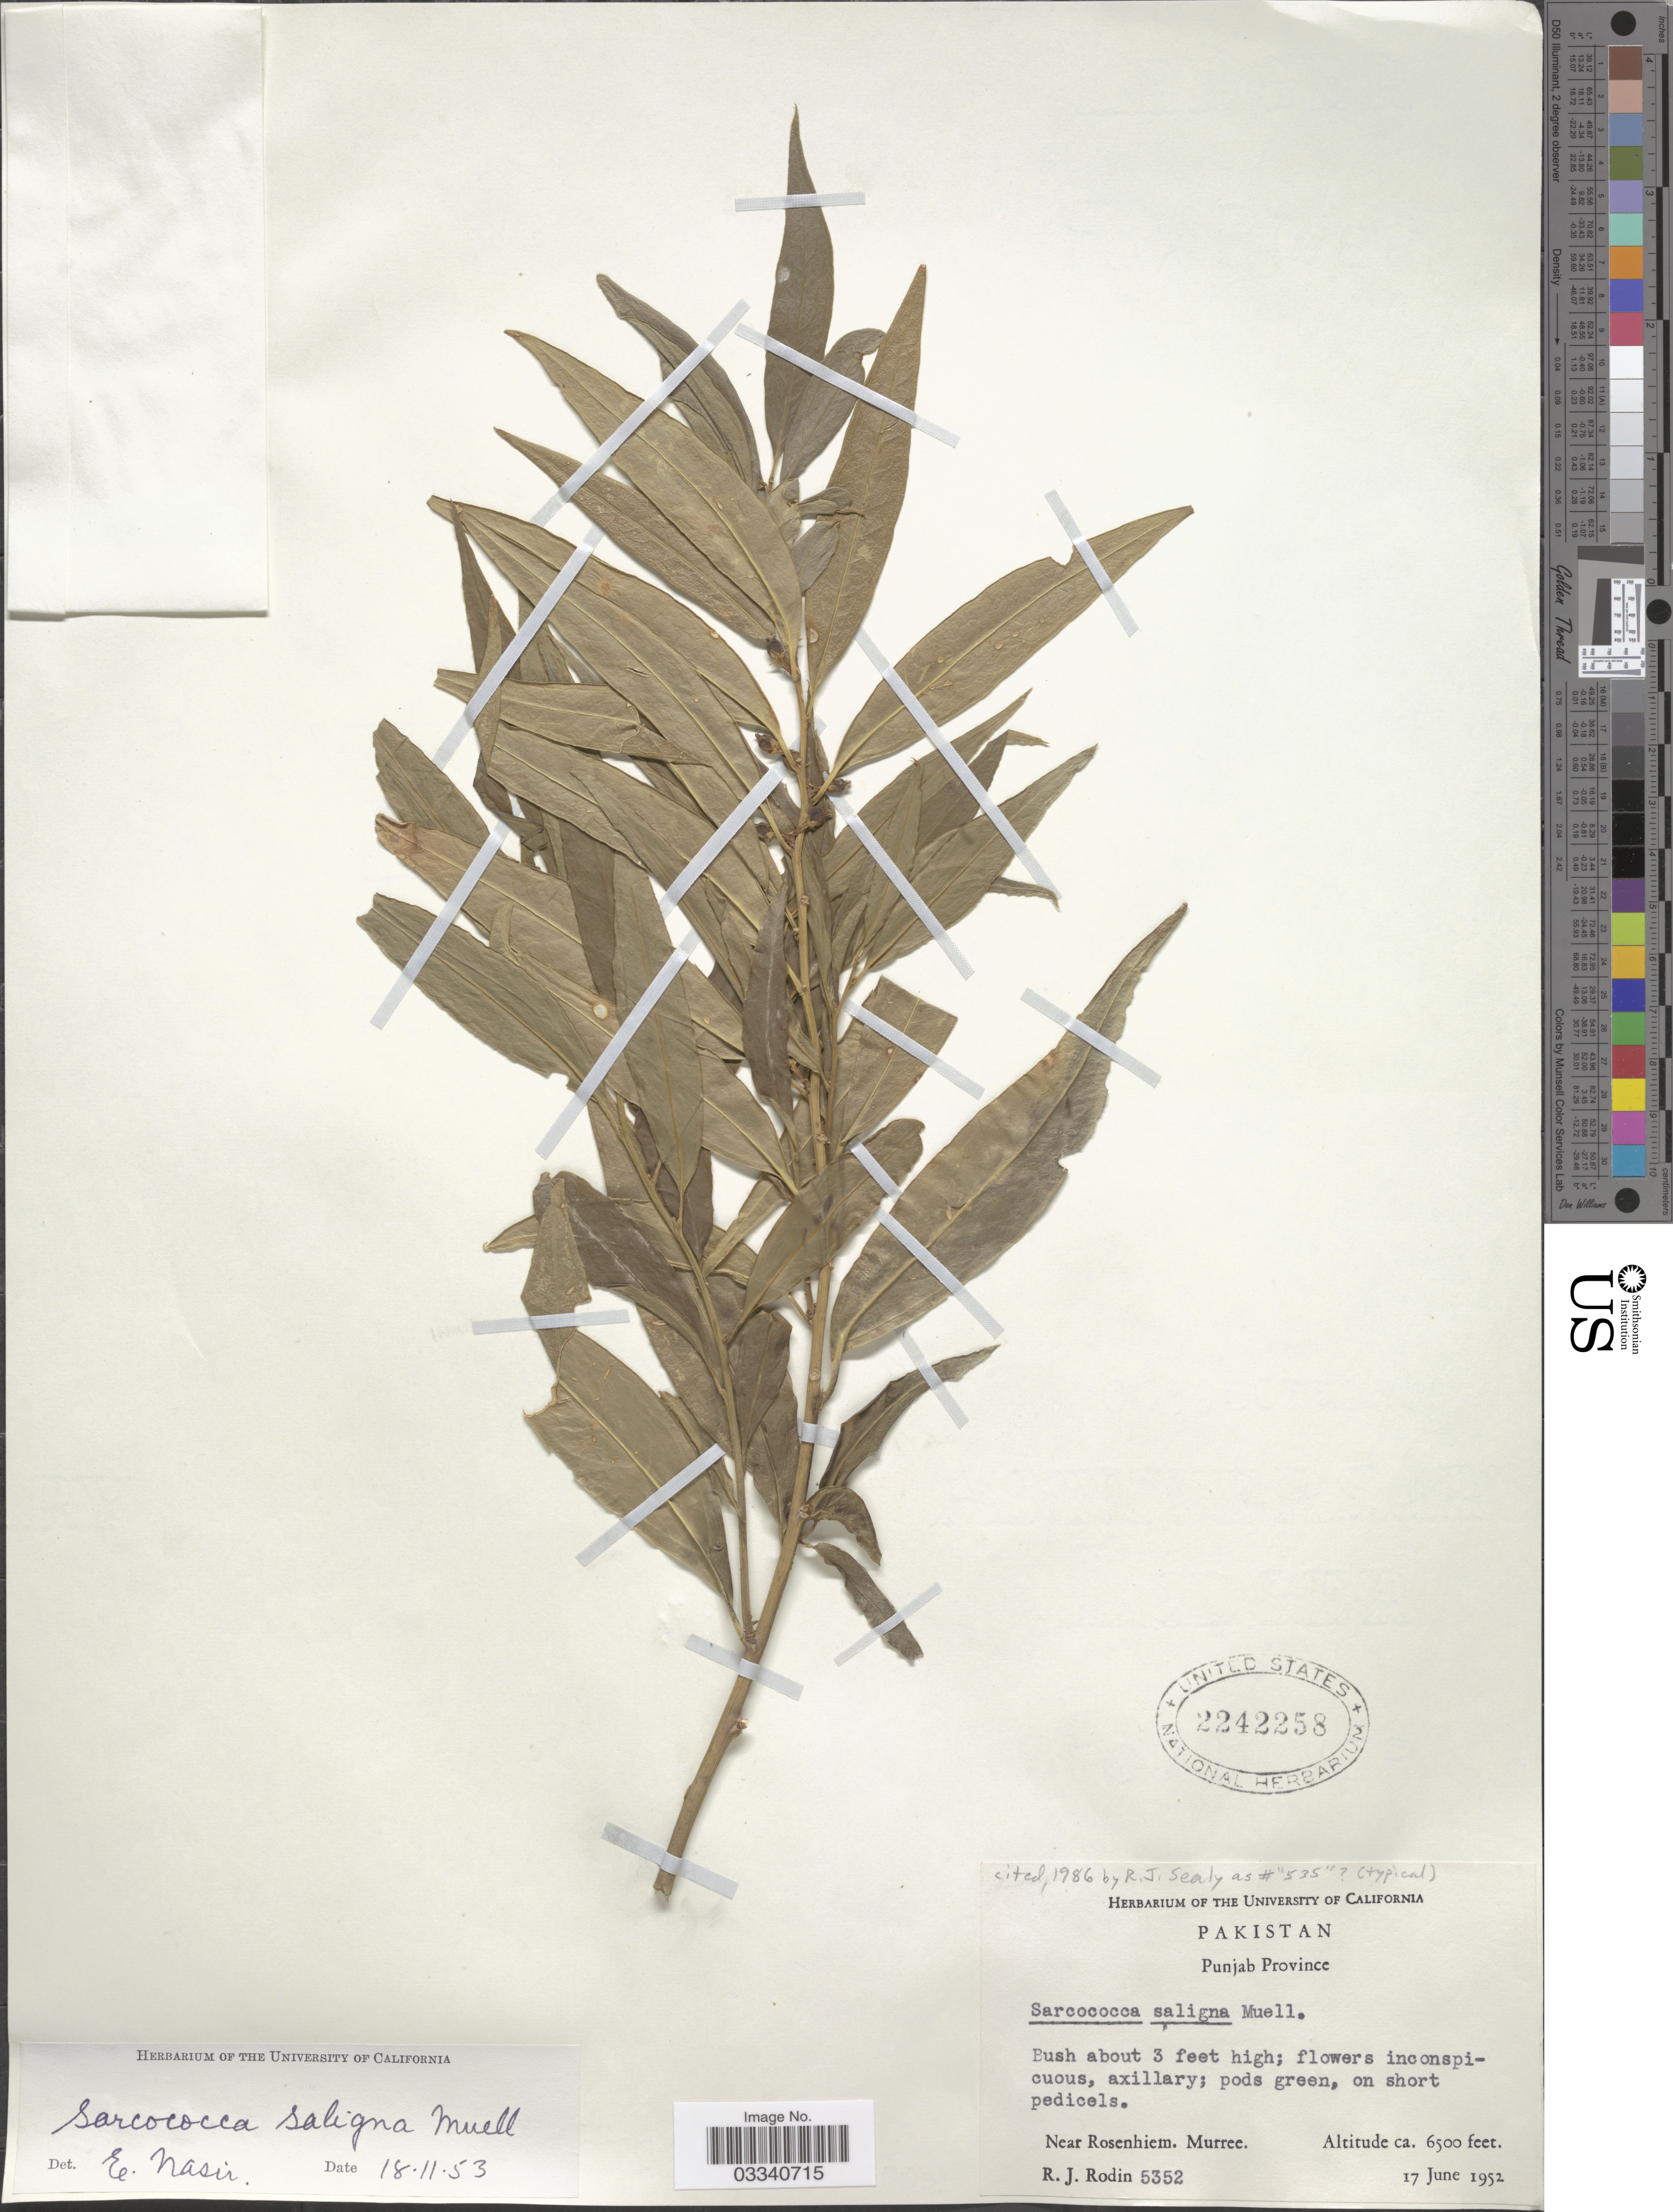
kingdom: Plantae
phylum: Tracheophyta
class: Magnoliopsida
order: Buxales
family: Buxaceae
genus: Sarcococca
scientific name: Sarcococca saligna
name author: (D. Don) Müll. Arg.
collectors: R. J. Rodin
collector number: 5352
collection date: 1952-06-17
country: Pakistan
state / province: Punjab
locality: Near Rosenhiem. Murree.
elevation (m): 1981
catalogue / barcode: US 2242258